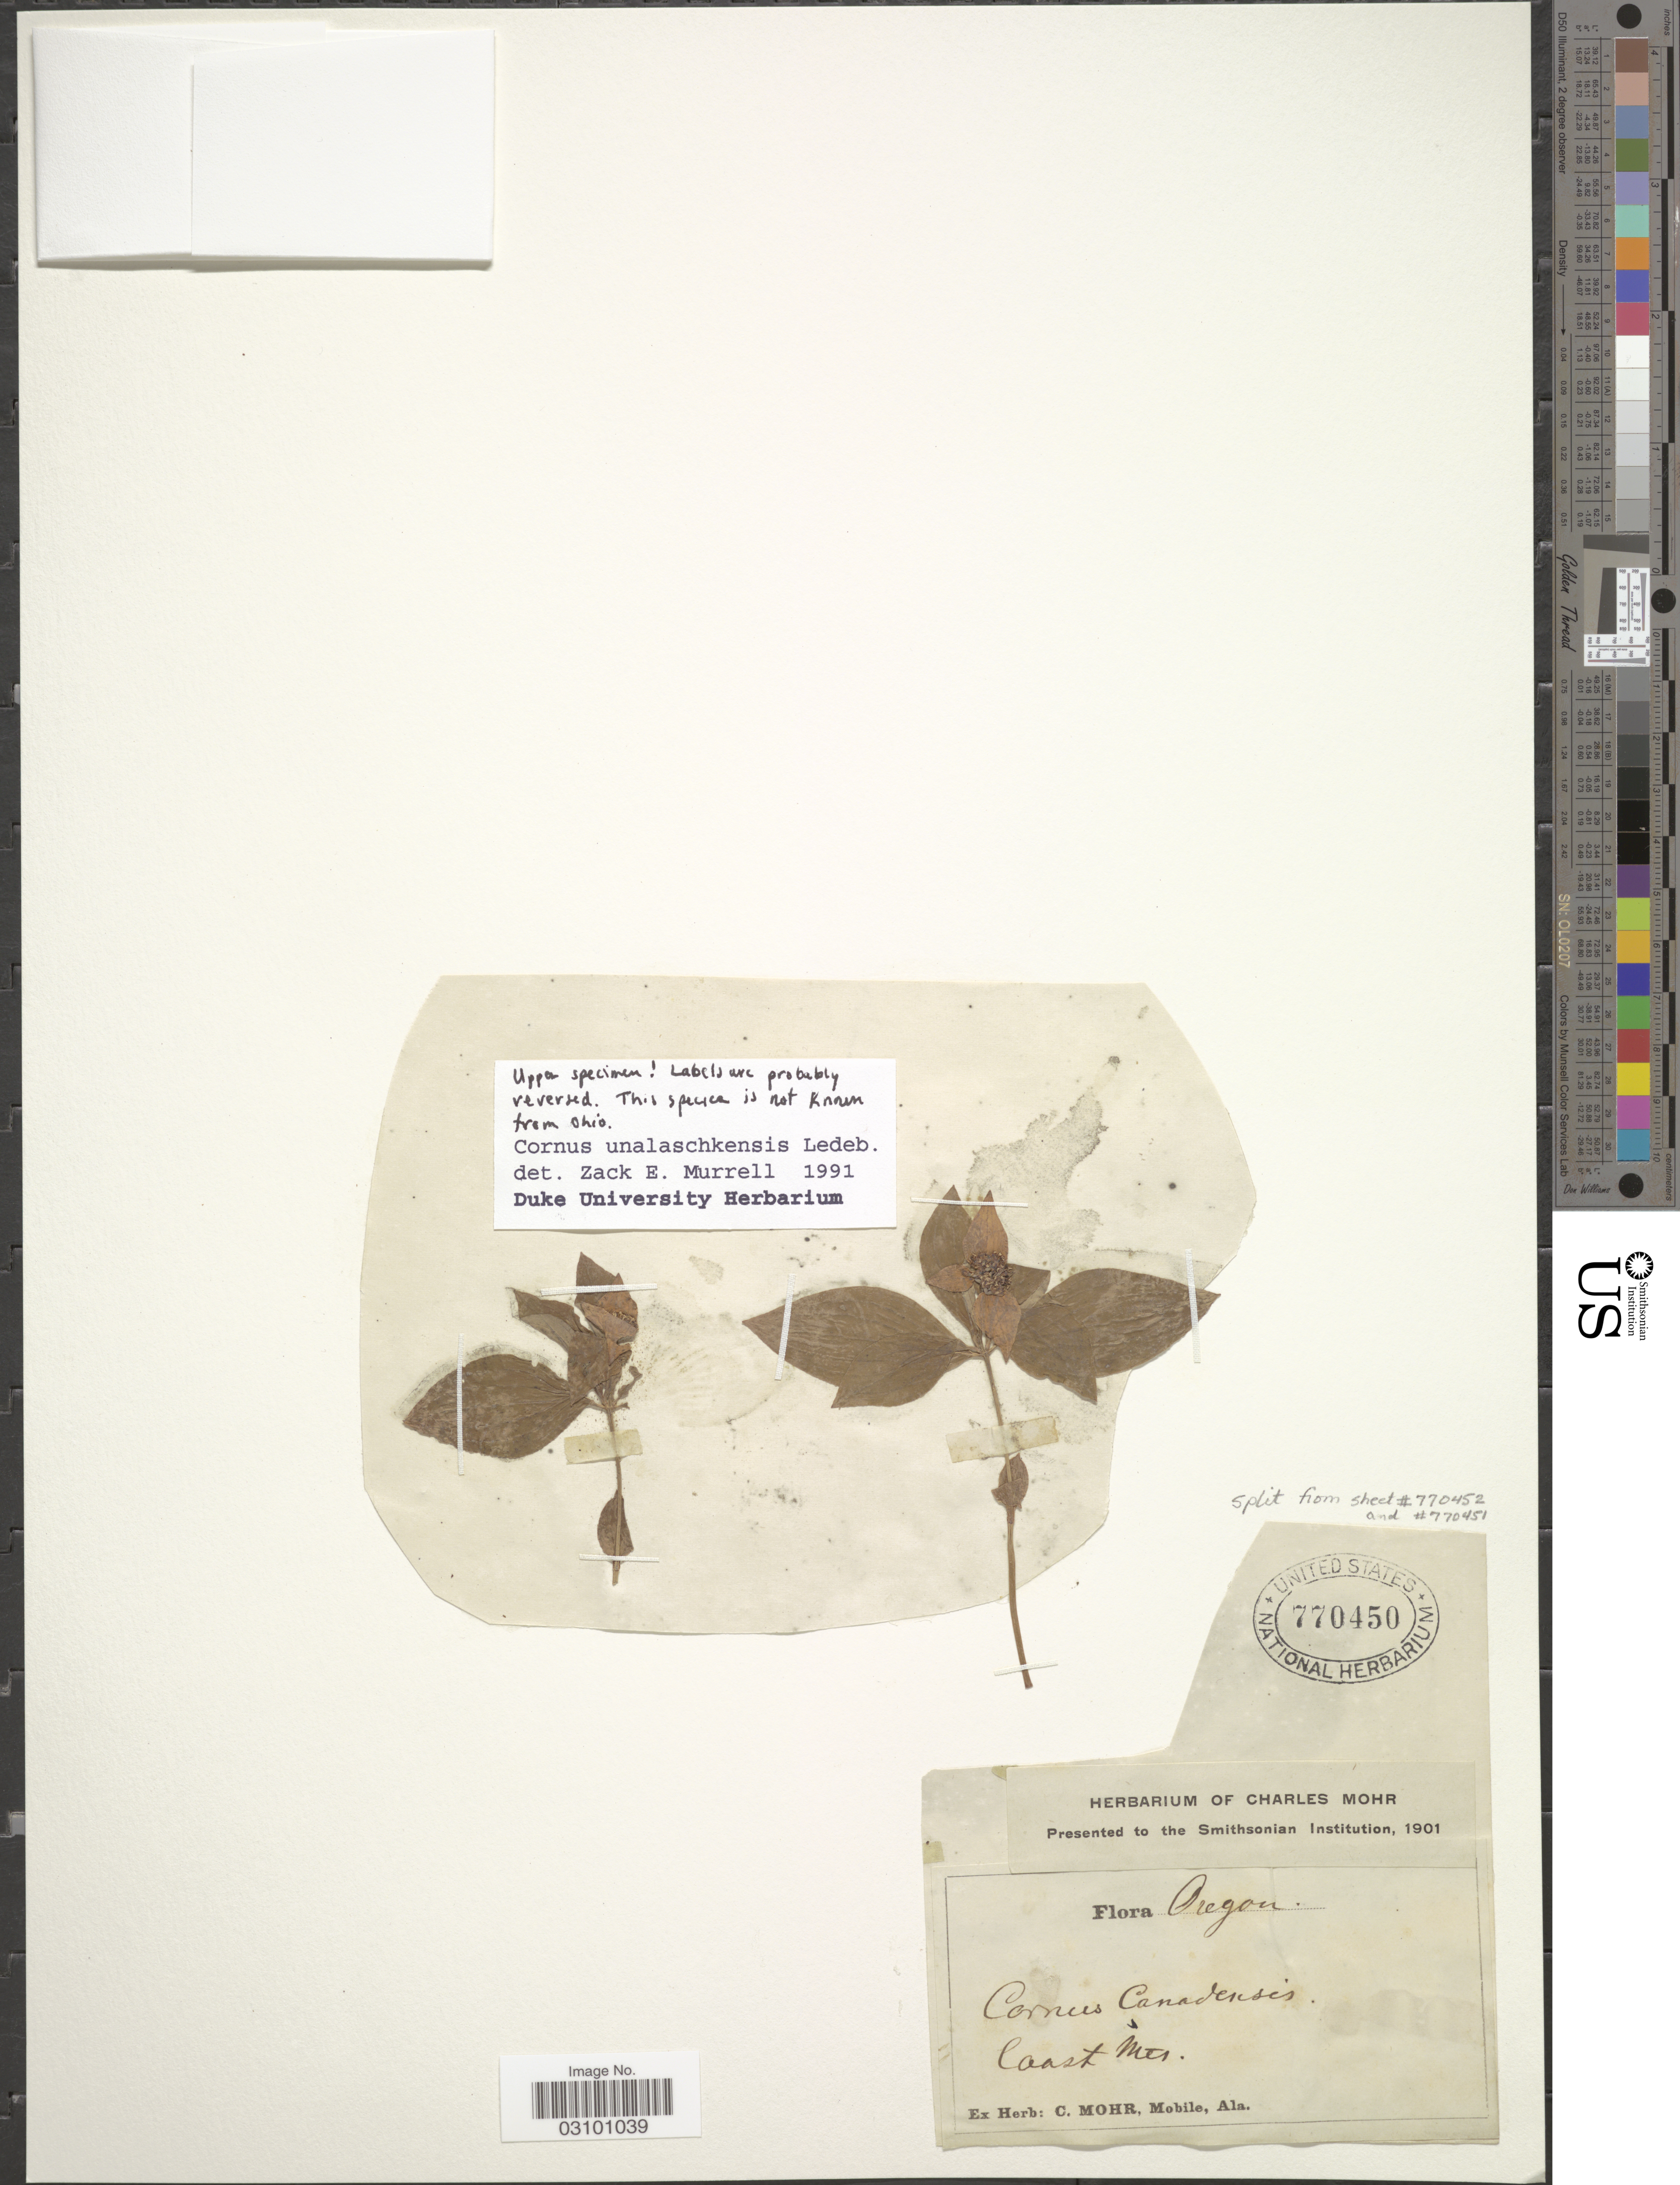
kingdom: Plantae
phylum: Tracheophyta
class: Magnoliopsida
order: Cornales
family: Cornaceae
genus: Cornus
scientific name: Cornus unalaschkensis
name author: Ledeb.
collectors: ex herb. C. Mohr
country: United States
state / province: Oregon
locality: Coast Mts.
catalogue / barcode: US 770450